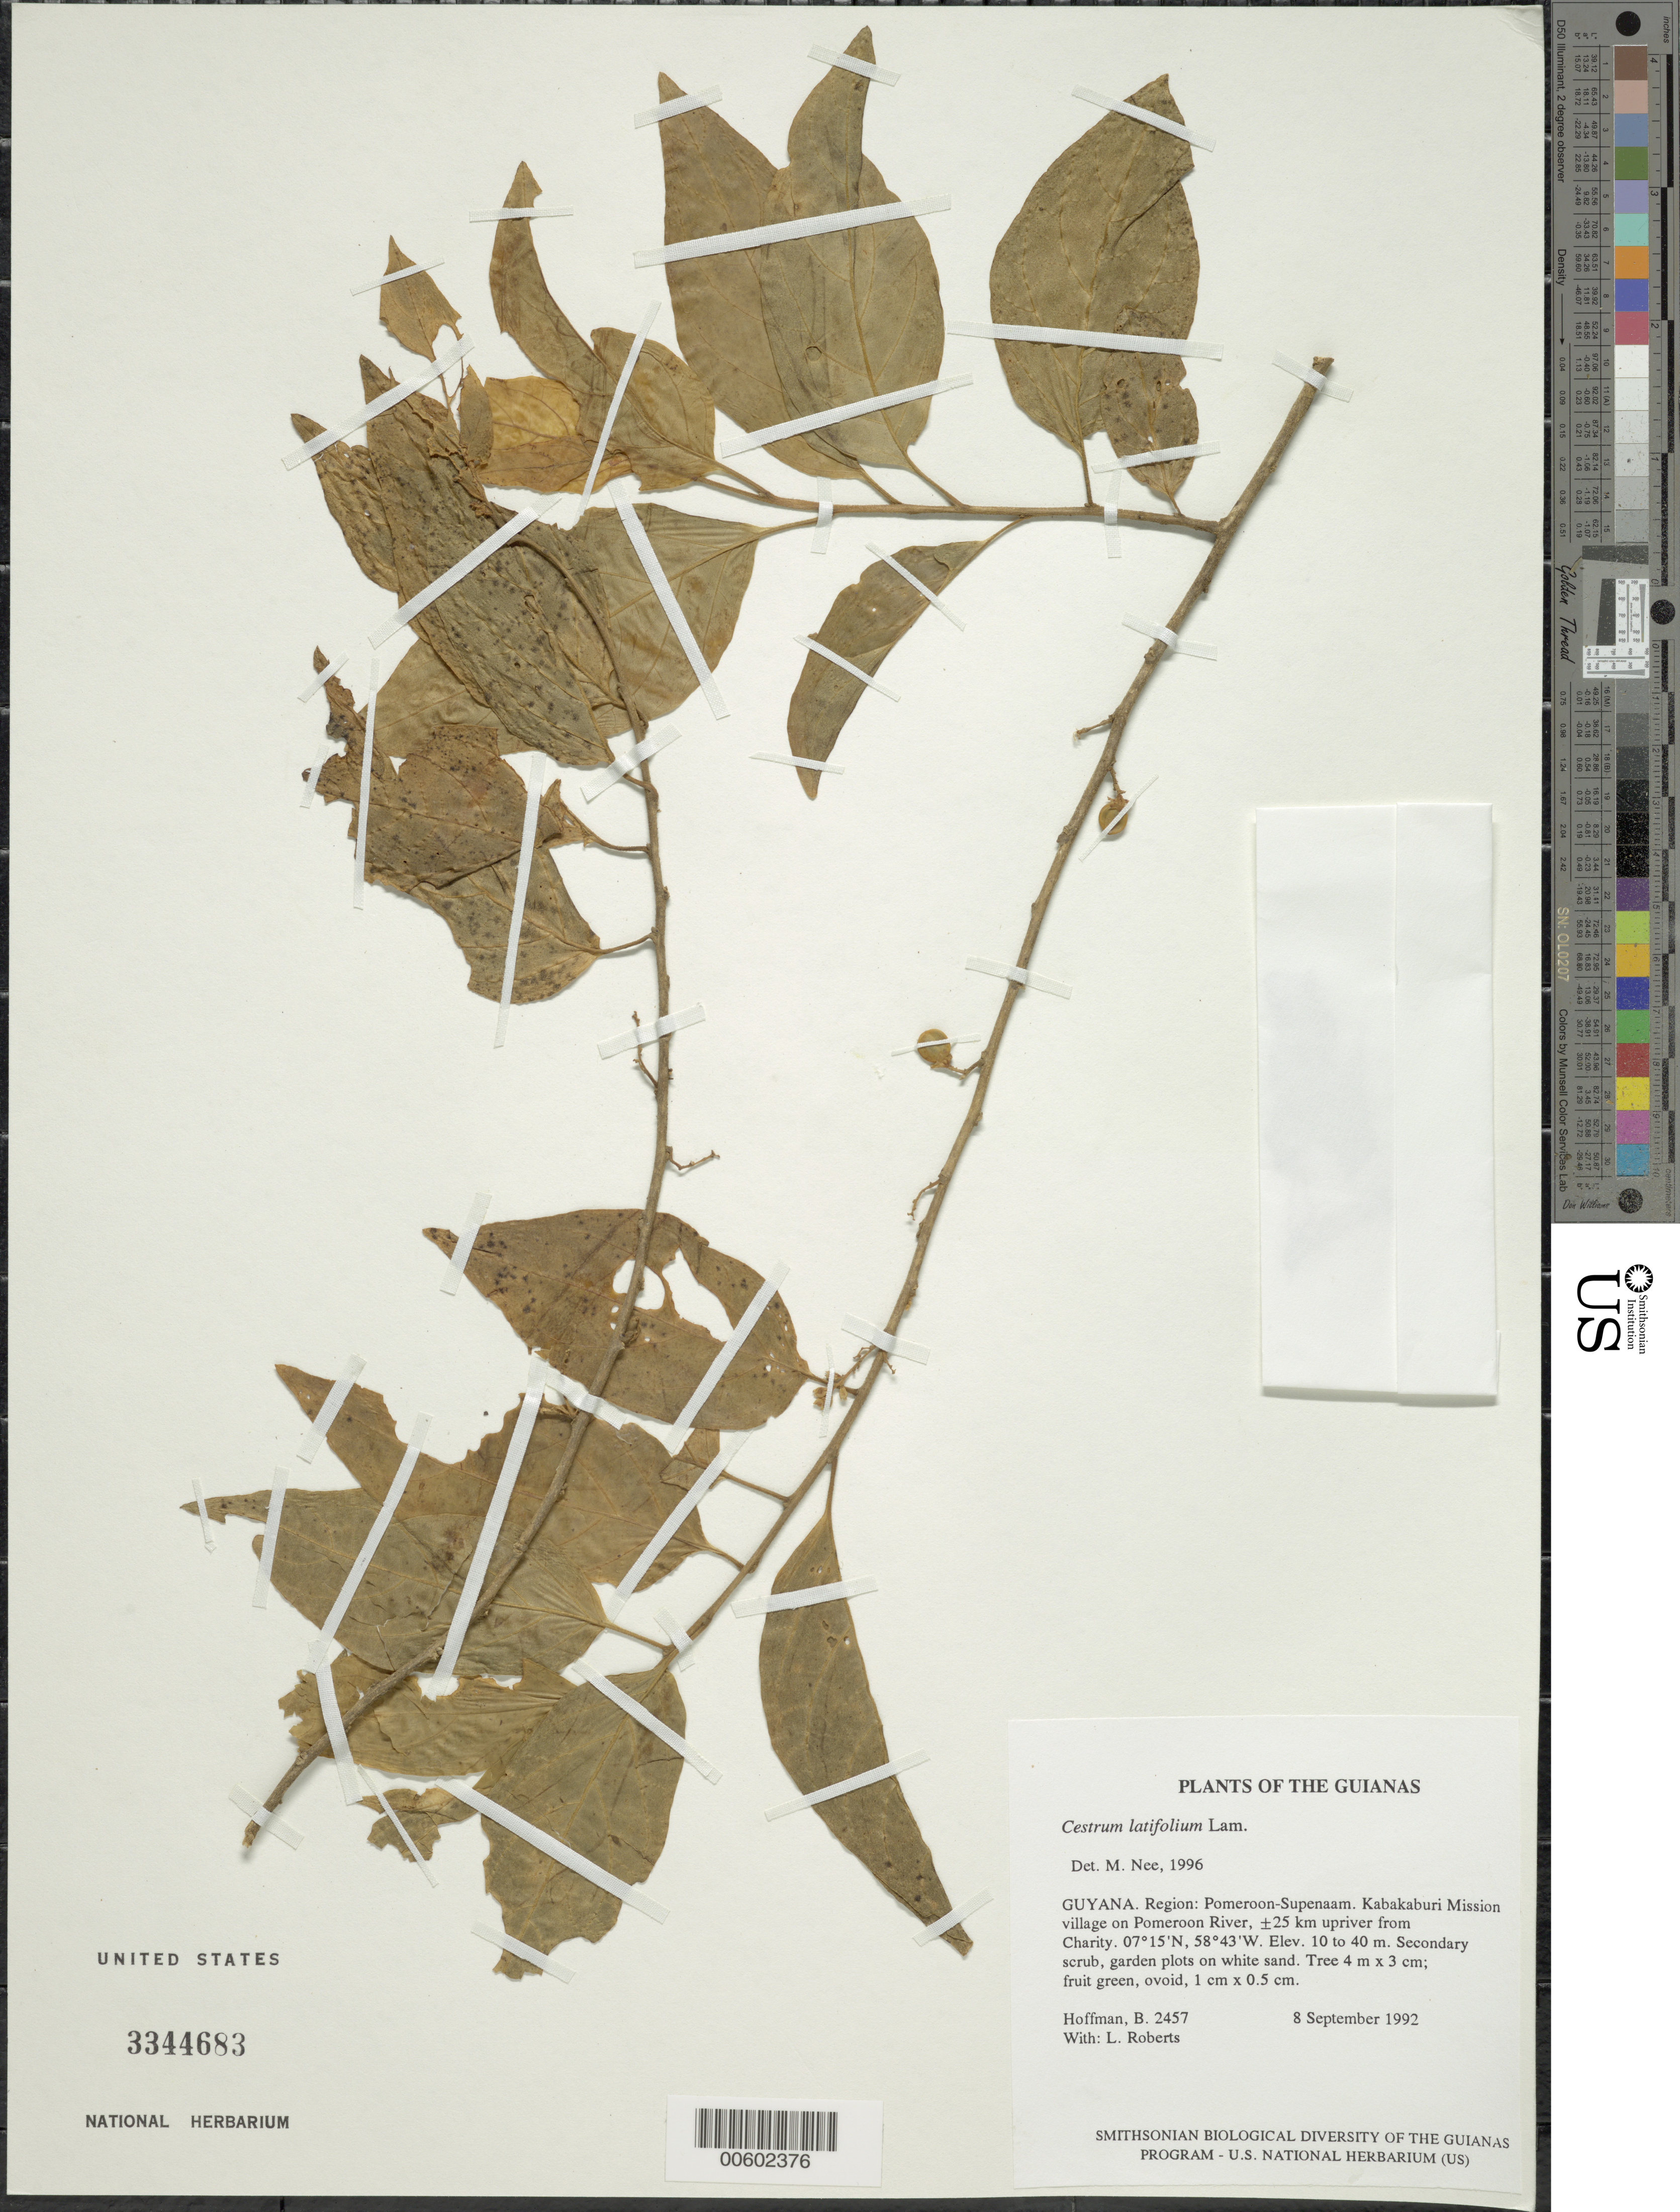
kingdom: Plantae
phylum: Tracheophyta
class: Magnoliopsida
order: Solanales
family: Solanaceae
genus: Cestrum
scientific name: Cestrum latifolium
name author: Lam.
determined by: Nee, Michael H.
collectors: B. Hoffman & L. Roberts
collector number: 2457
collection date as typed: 8 September 1992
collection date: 1992-09-08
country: Guyana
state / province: Pomeroon-Supenaam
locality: Kabakaburi Mission village on Pomeroon River, ±25 km upriver from Charity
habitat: Secondary scrub, garden plots on white sand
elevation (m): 10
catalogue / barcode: US 3344683